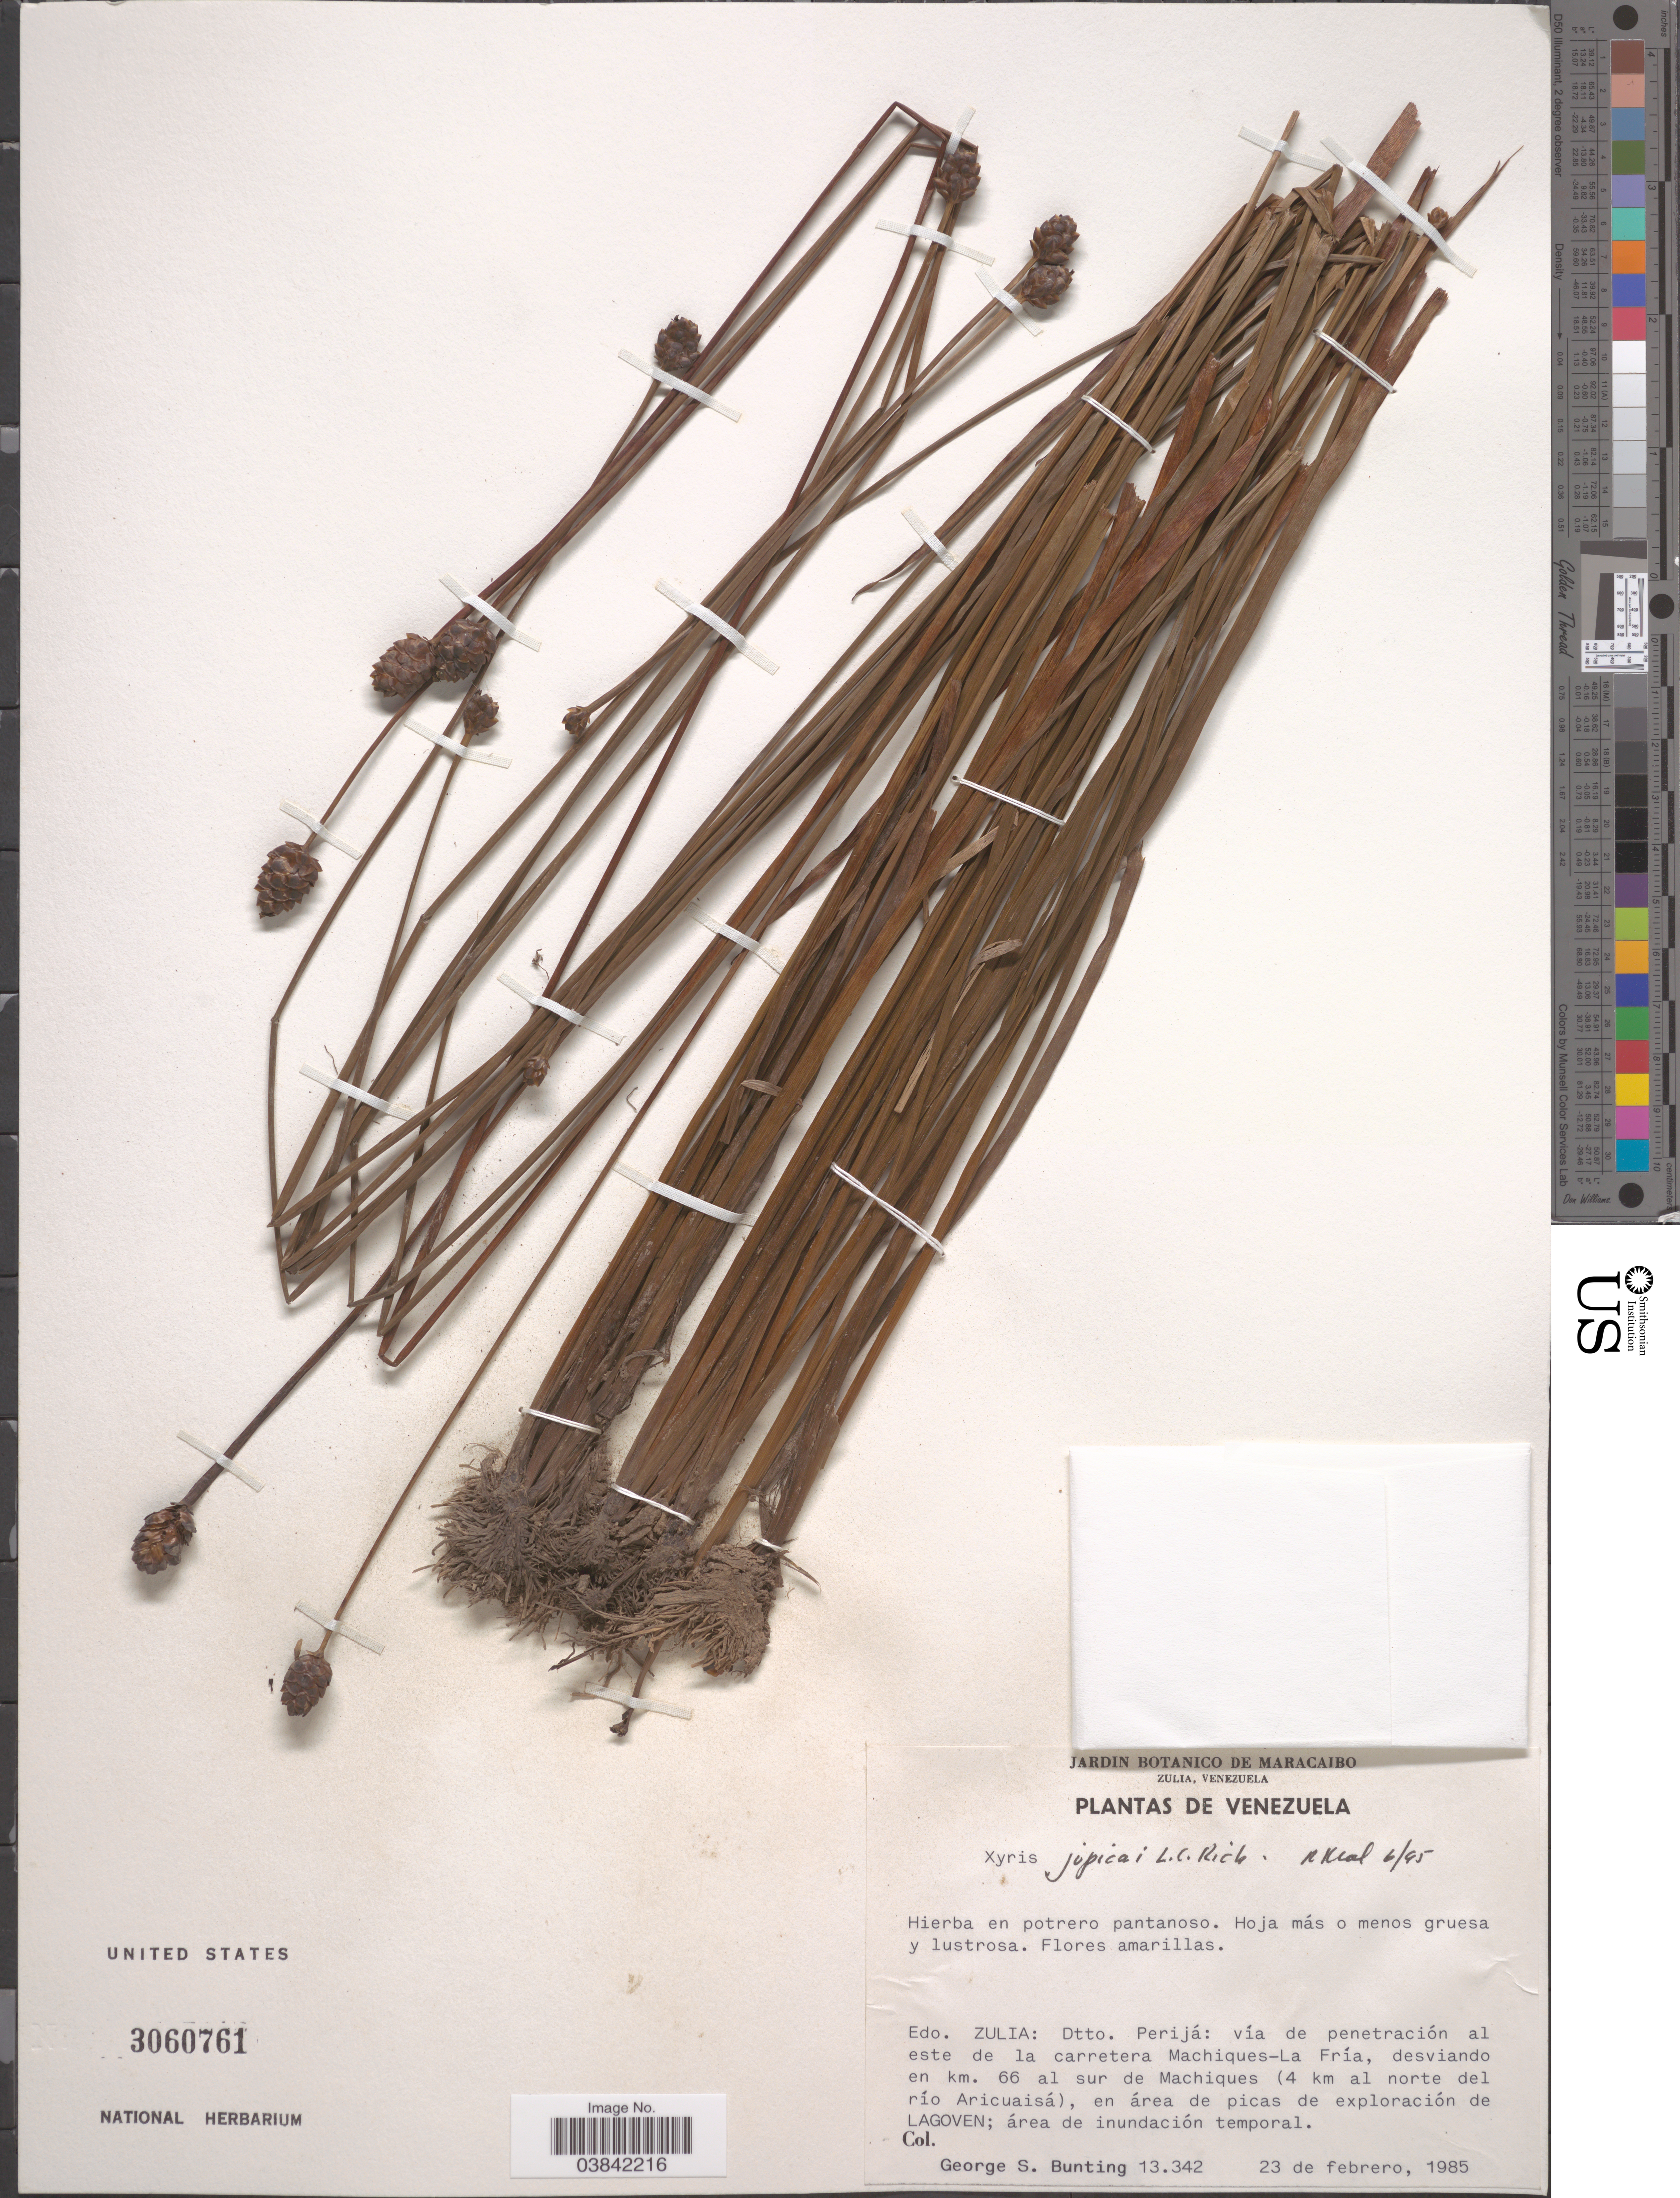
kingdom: Plantae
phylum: Tracheophyta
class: Liliopsida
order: Poales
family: Xyridaceae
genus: Xyris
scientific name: Xyris jupicai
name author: Rich.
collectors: G. S. Bunting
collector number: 13342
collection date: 1985-02-23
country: Venezuela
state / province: Zulia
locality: Dtto. Perijá: vía de penetración al este de la carretera Machiques-La Fría, desviando en km. 66 al sur de Machiques (4 km al norte del río Aricuaisá), en área de picas de exploración de Lagoven; área de inundación temporal.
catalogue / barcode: US 3060761